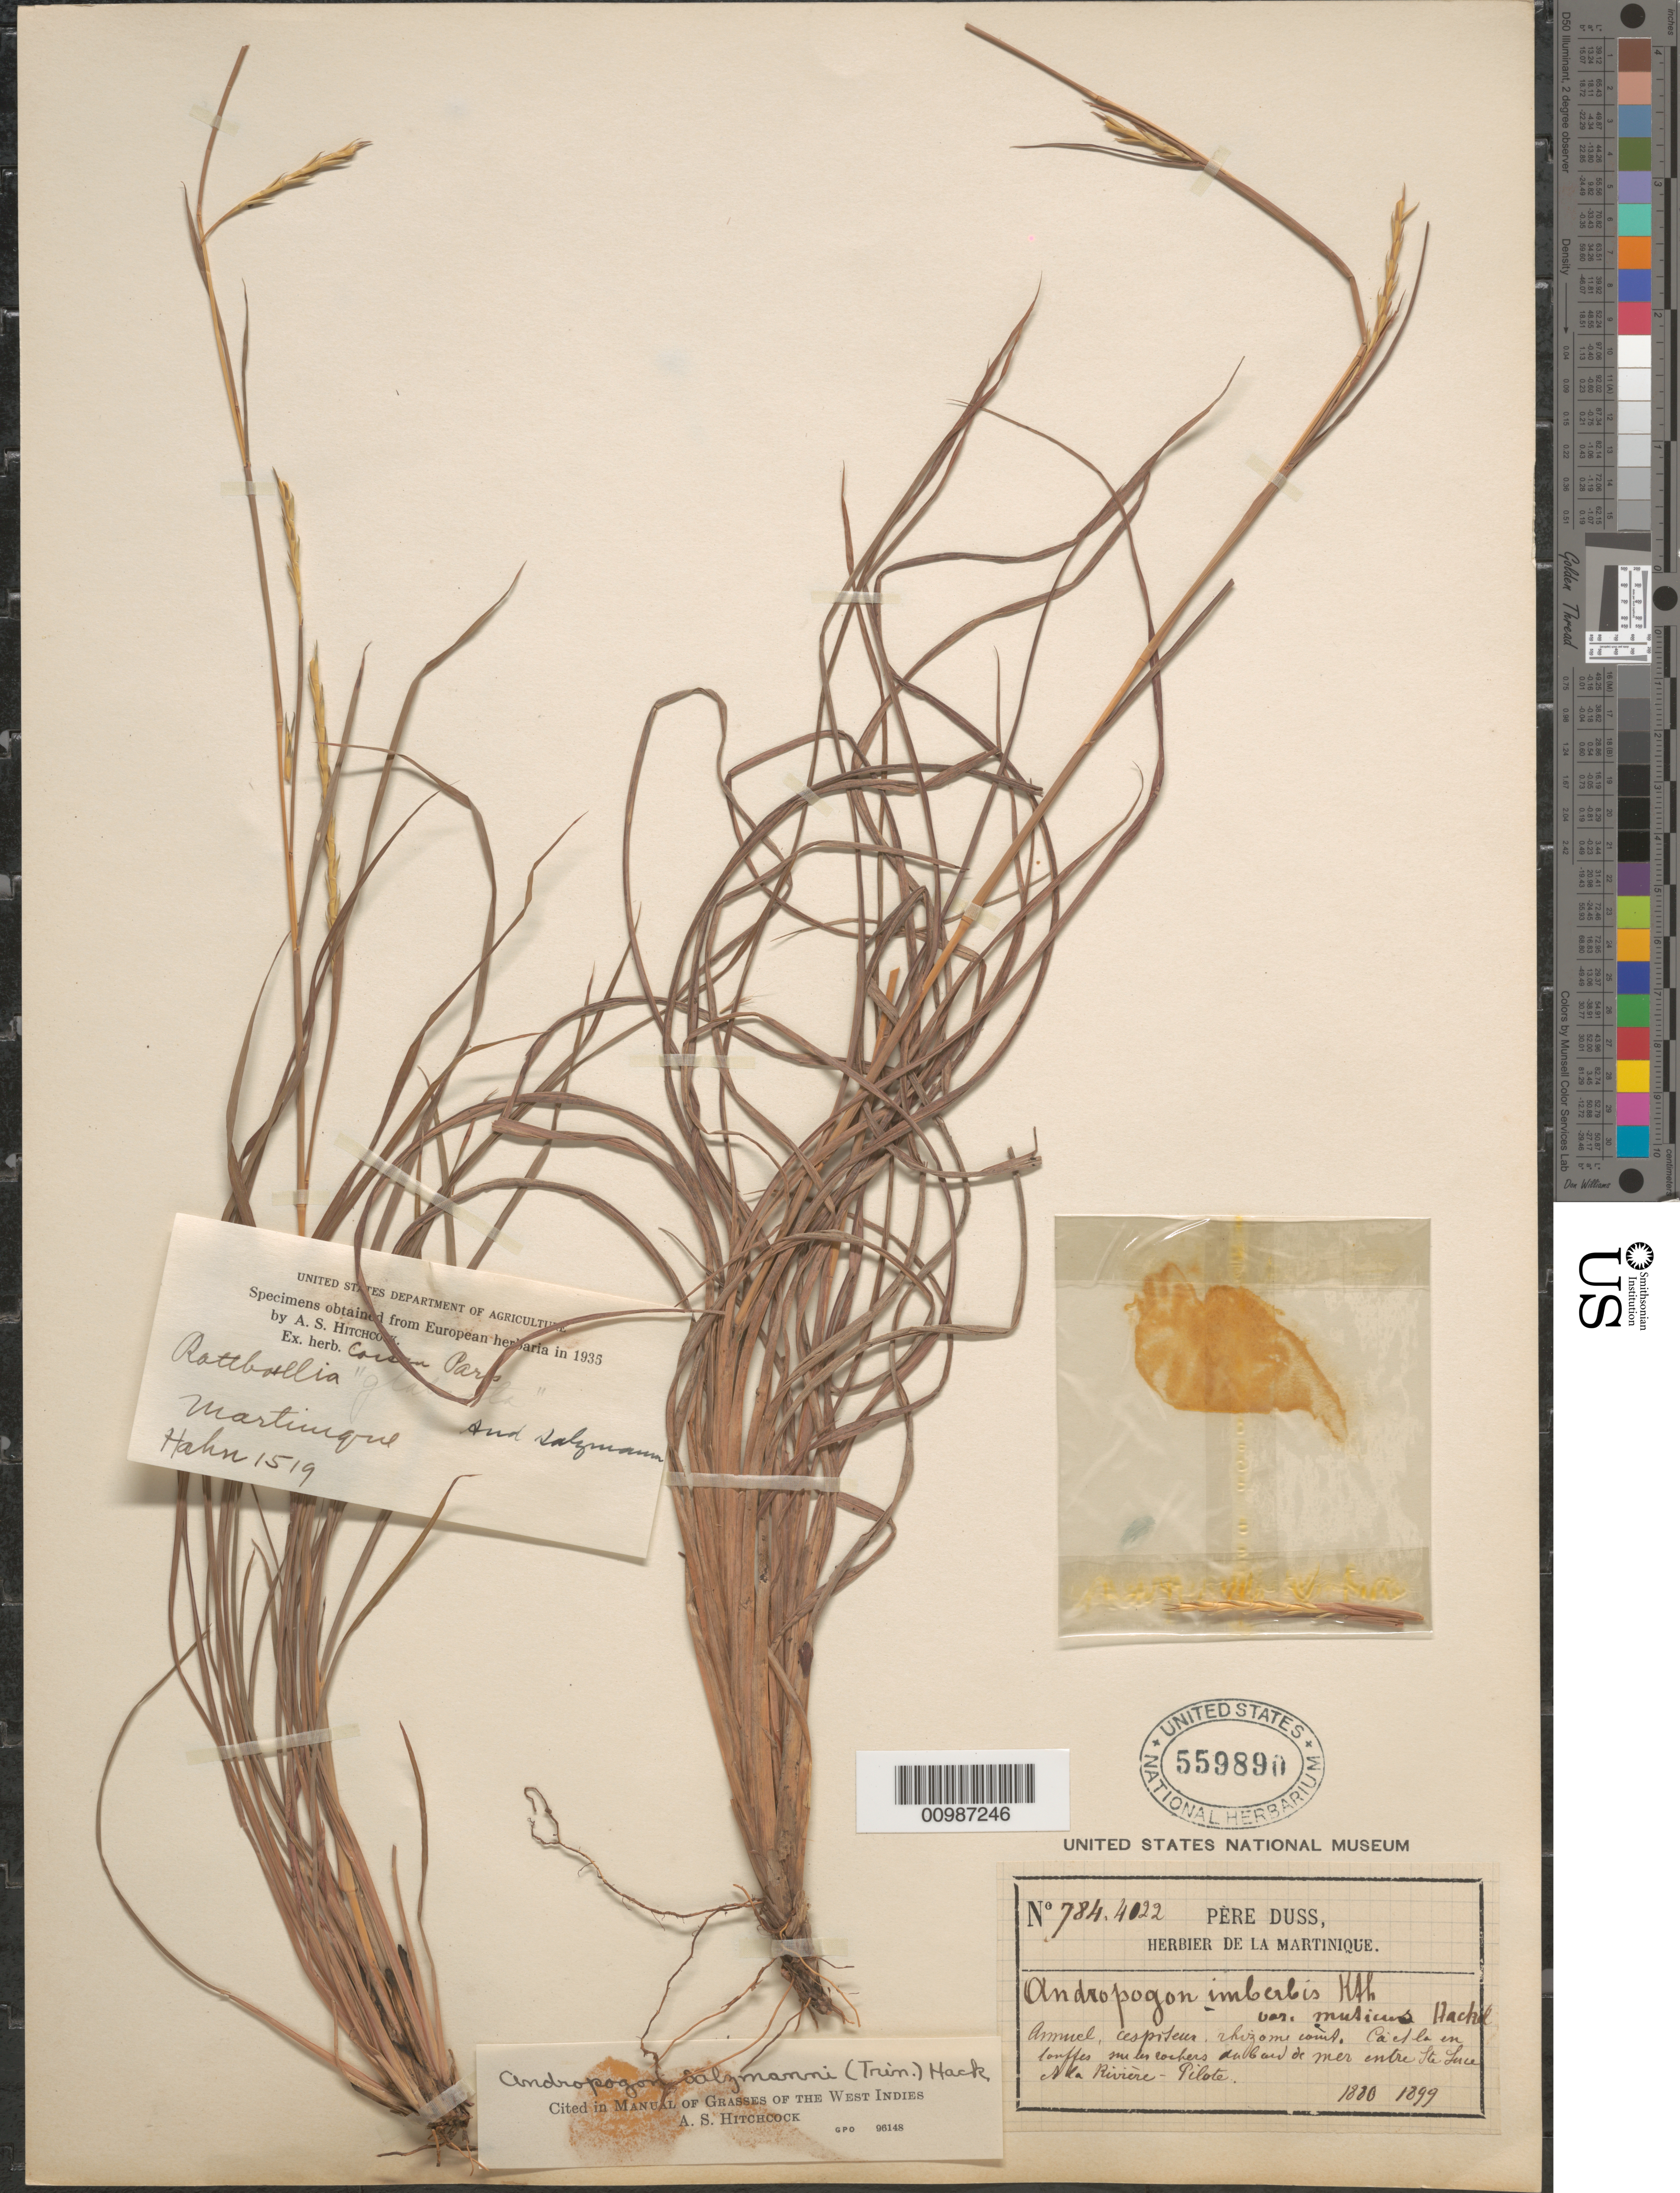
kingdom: Plantae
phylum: Tracheophyta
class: Liliopsida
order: Poales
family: Poaceae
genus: Andropogon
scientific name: Andropogon semiberbis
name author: (Nees) Kunth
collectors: Père Duss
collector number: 784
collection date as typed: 1880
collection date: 1880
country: Martinique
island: Martinique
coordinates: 0 N, 0 E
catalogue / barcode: US 559890